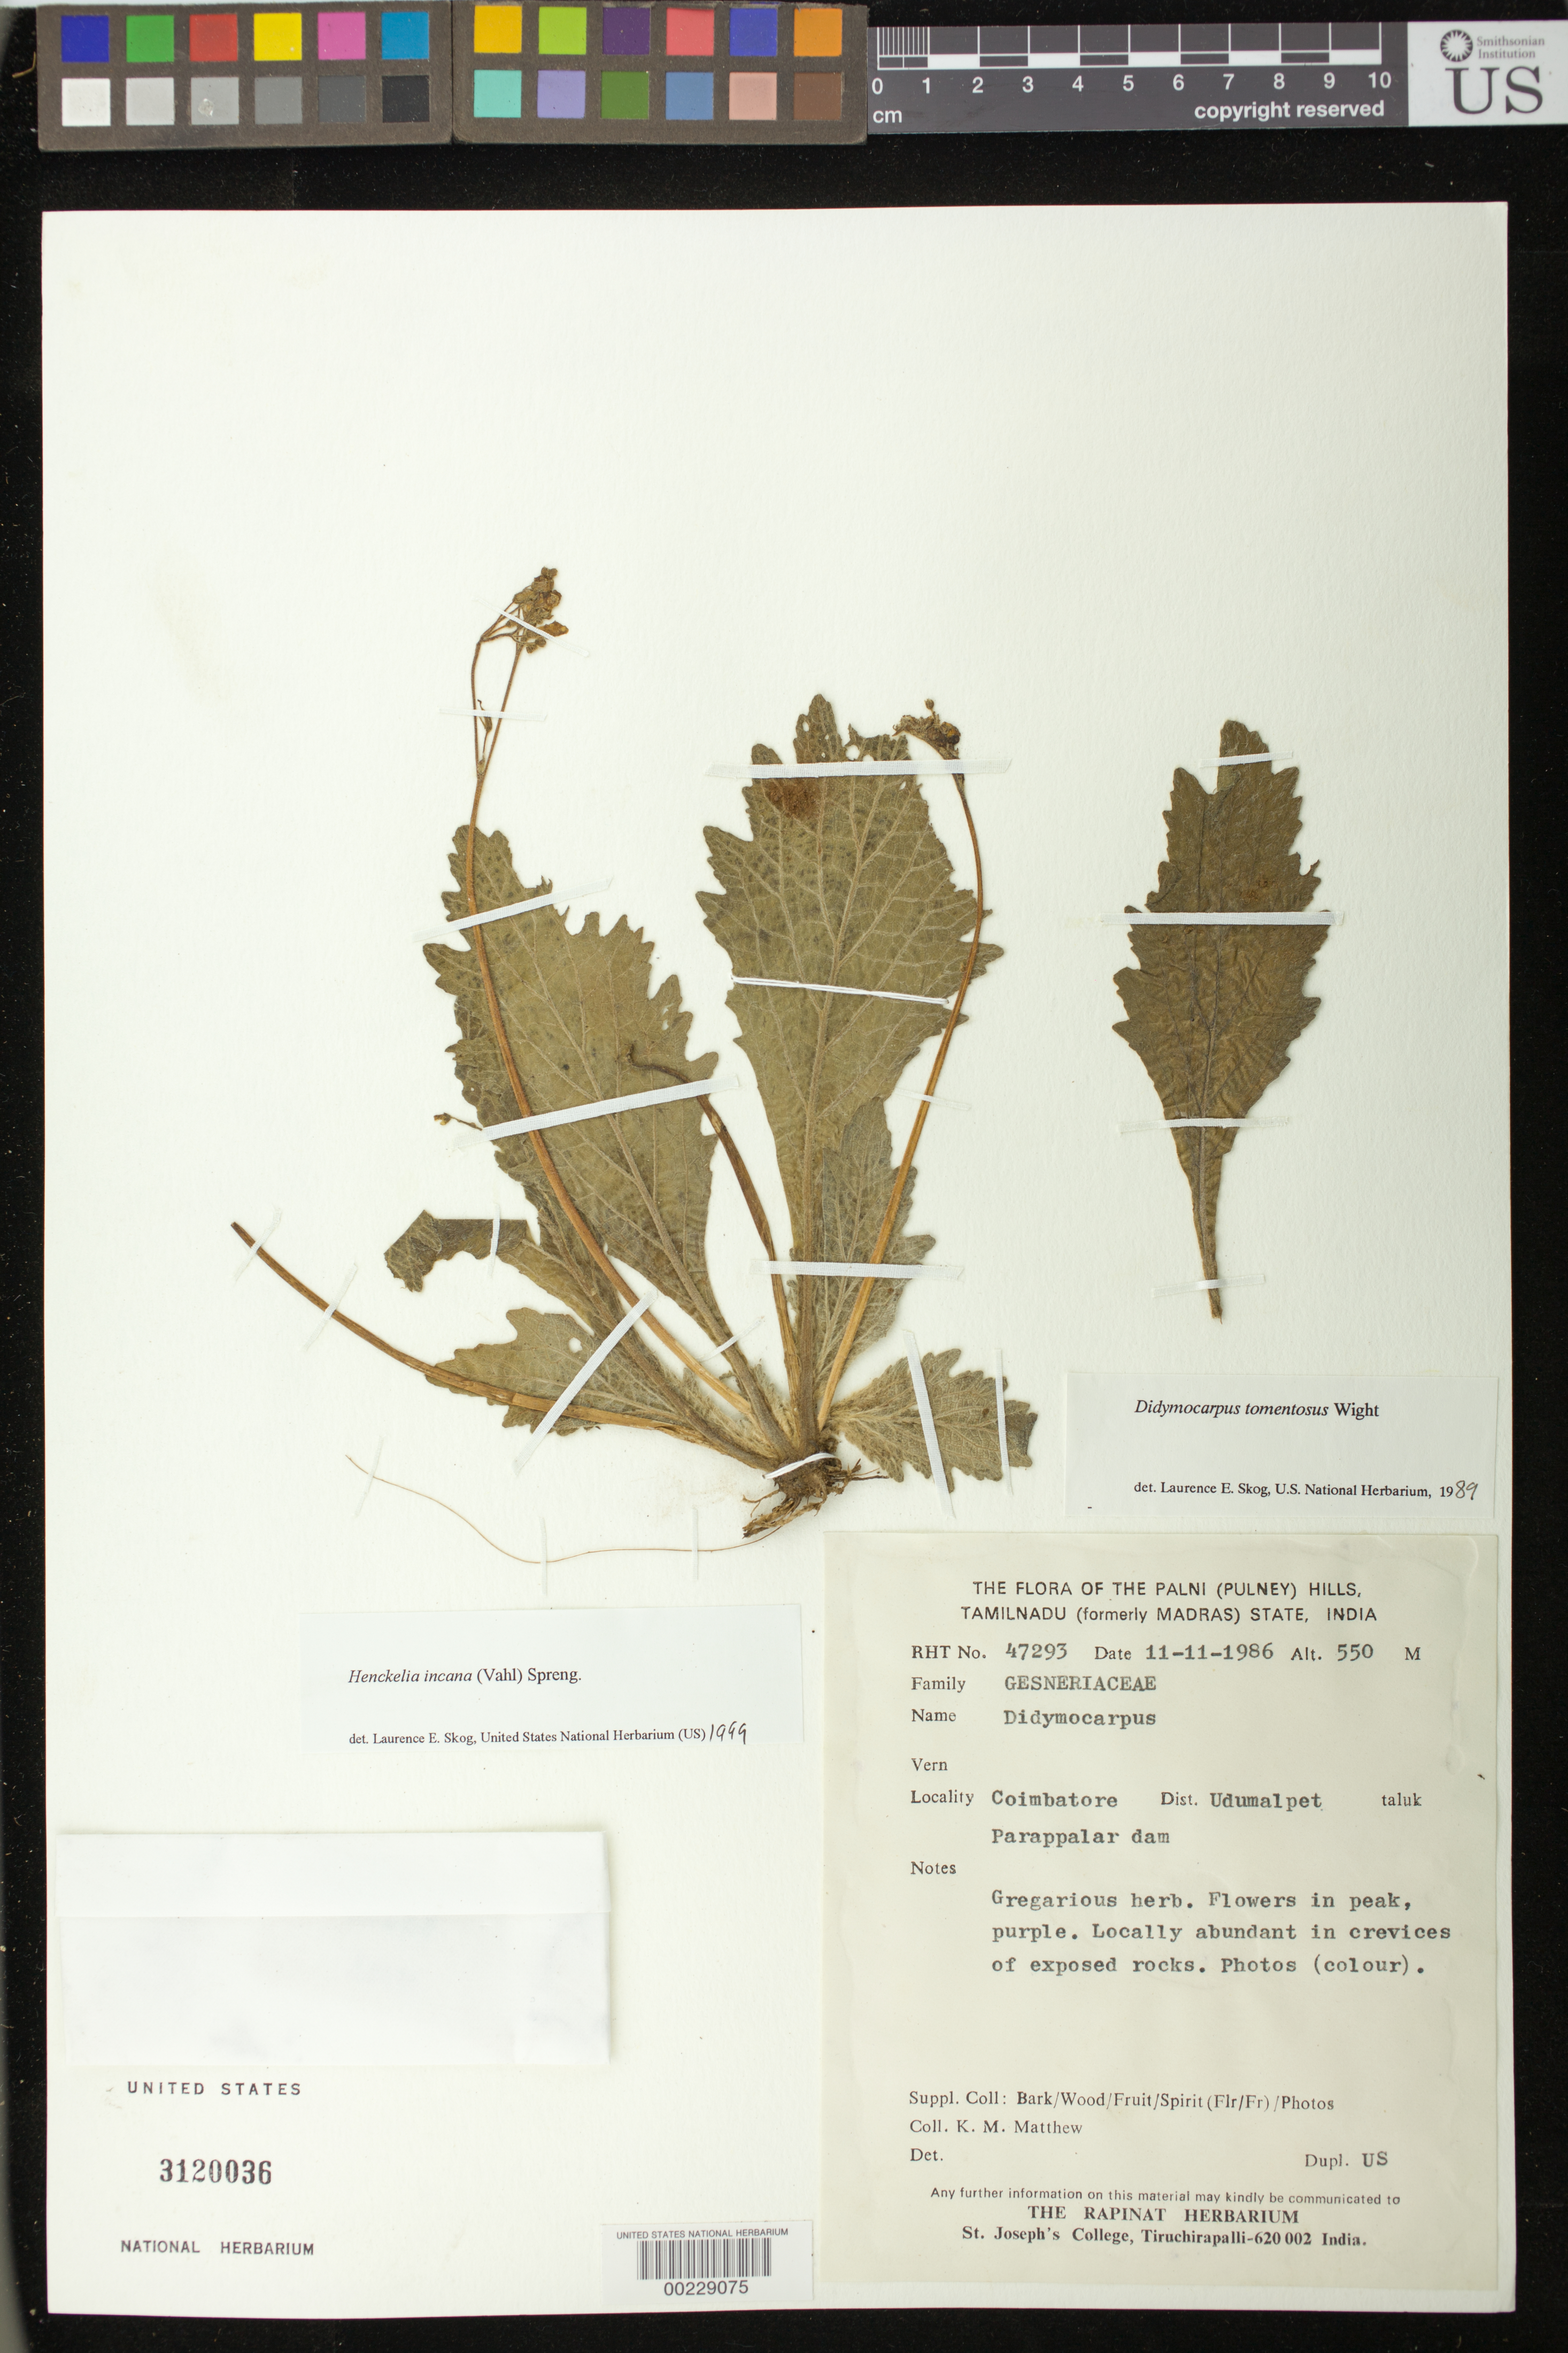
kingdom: Plantae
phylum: Tracheophyta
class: Magnoliopsida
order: Lamiales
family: Gesneriaceae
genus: Henckelia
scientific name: Henckelia incana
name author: (Vahl) Spreng.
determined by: Skog, Laurence E.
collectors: K. M. Matthew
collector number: RHT 47293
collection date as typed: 11 Nov 1986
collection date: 1986-11-11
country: India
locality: Palni (pulney) hills, tamilnadu (formerly madras) state, dist udumalpet taluk, coimbatore, parappalar dam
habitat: Locally abundant in crevices of exposed rocks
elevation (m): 550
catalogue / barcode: US 3120036